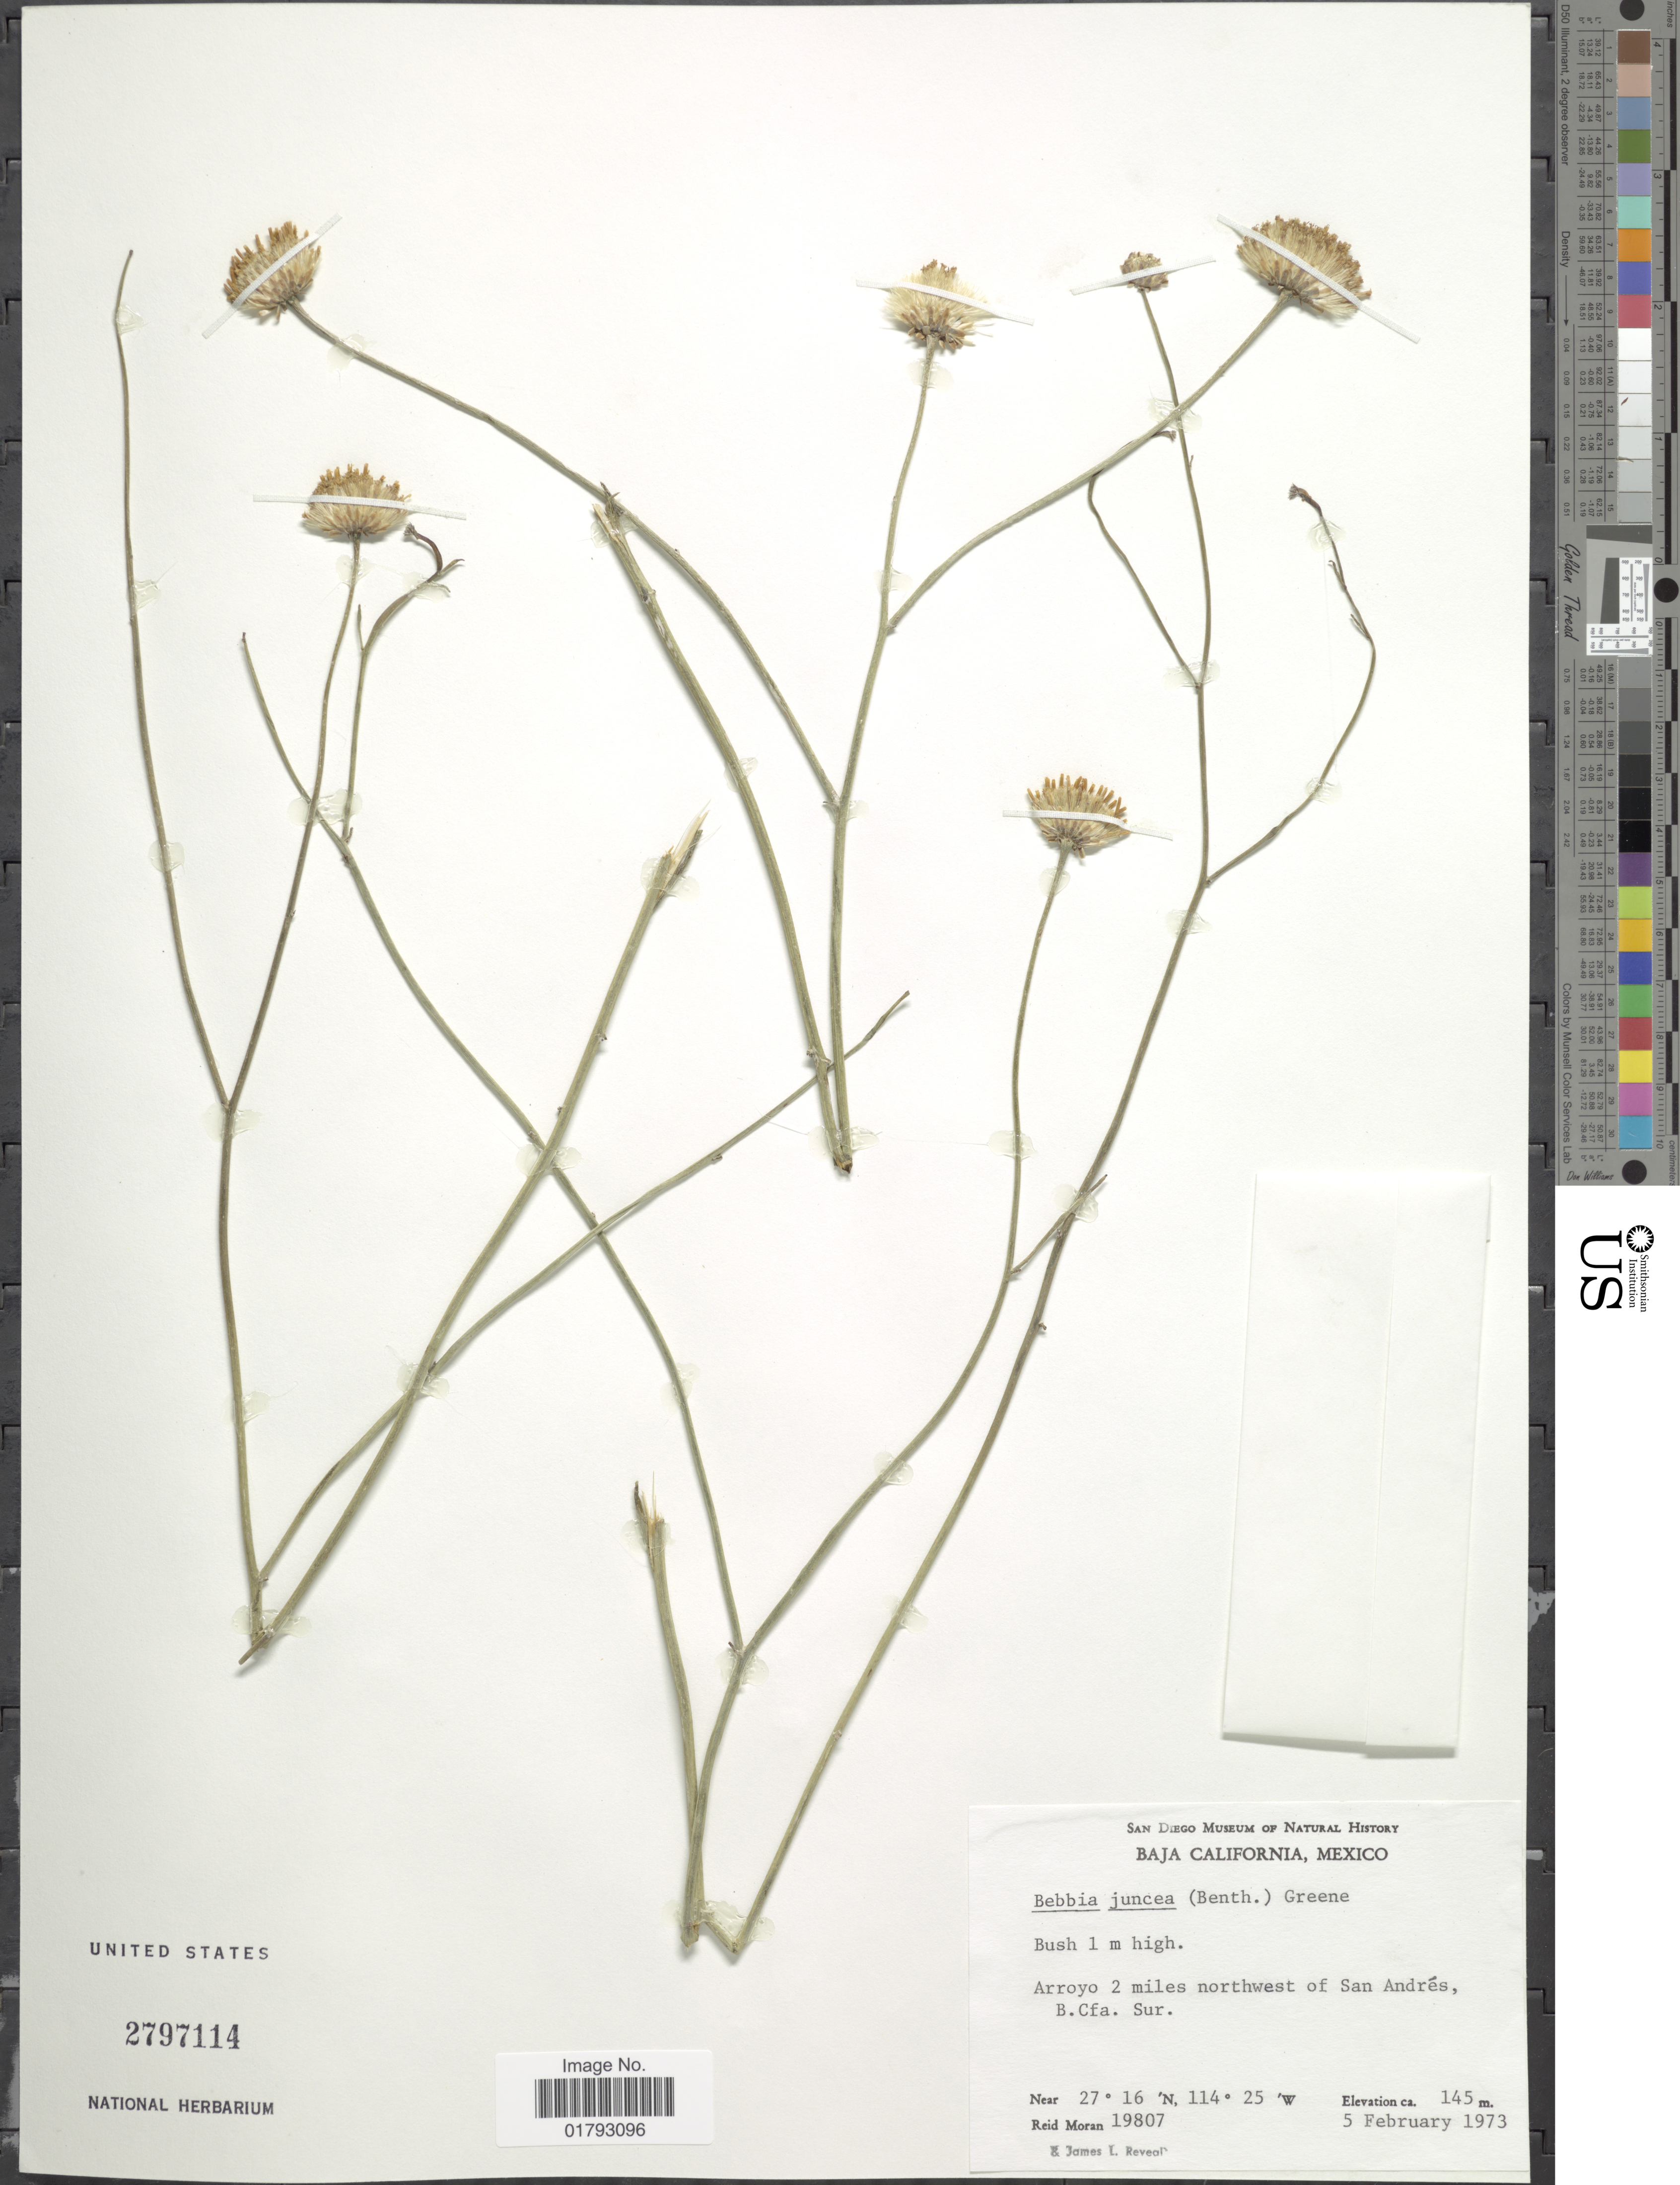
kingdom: Plantae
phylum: Tracheophyta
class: Magnoliopsida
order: Asterales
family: Asteraceae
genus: Bebbia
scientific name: Bebbia juncea var. juncea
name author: (Benth.) Greene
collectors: R. V. Moran & J. L. Reveal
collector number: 19807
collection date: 1973-02-05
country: Mexico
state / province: Baja California Sur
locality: Baja California, Mexico. arroyo 2 miles northwest of San Andres B. Cfa. Sur.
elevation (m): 145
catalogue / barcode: US 2797114